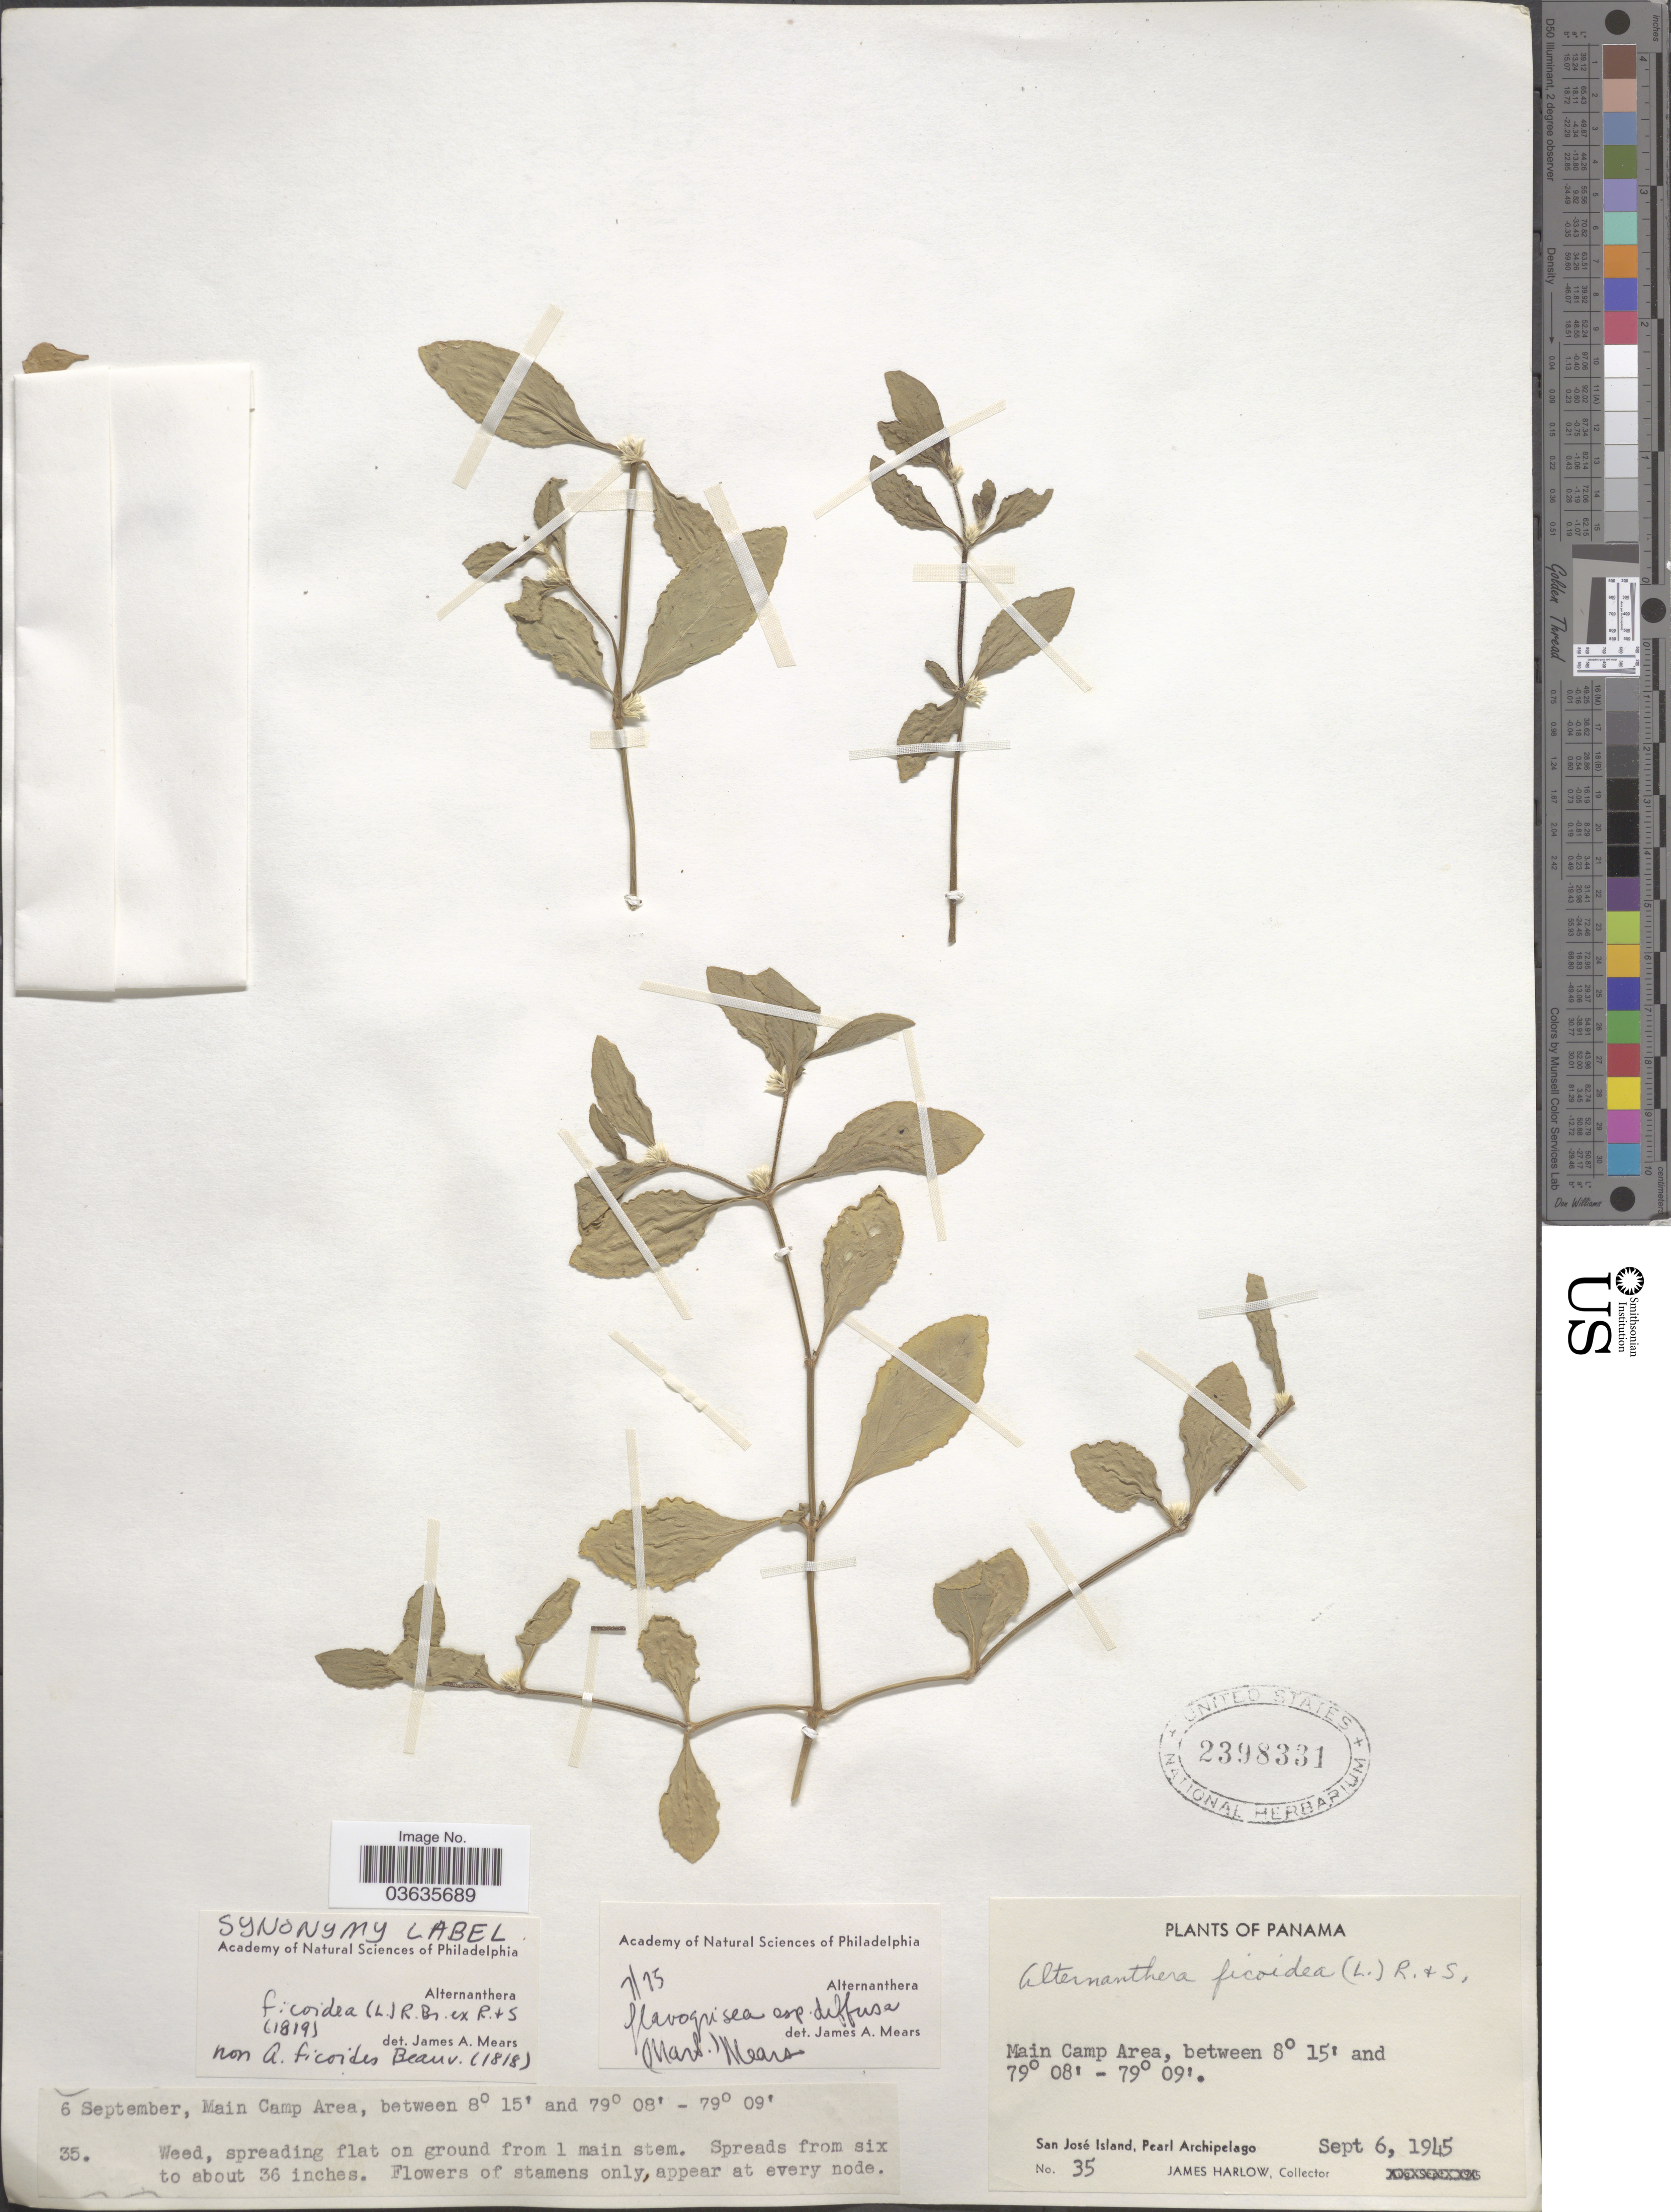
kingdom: Plantae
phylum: Tracheophyta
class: Magnoliopsida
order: Caryophyllales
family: Amaranthaceae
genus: Alternanthera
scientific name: Alternanthera flavogrisea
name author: Urb.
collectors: J. Harlow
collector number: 35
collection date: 1945-09-06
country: Panama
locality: Main Camp Area. San José Island, Pearl Archipelago.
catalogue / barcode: US 2398331